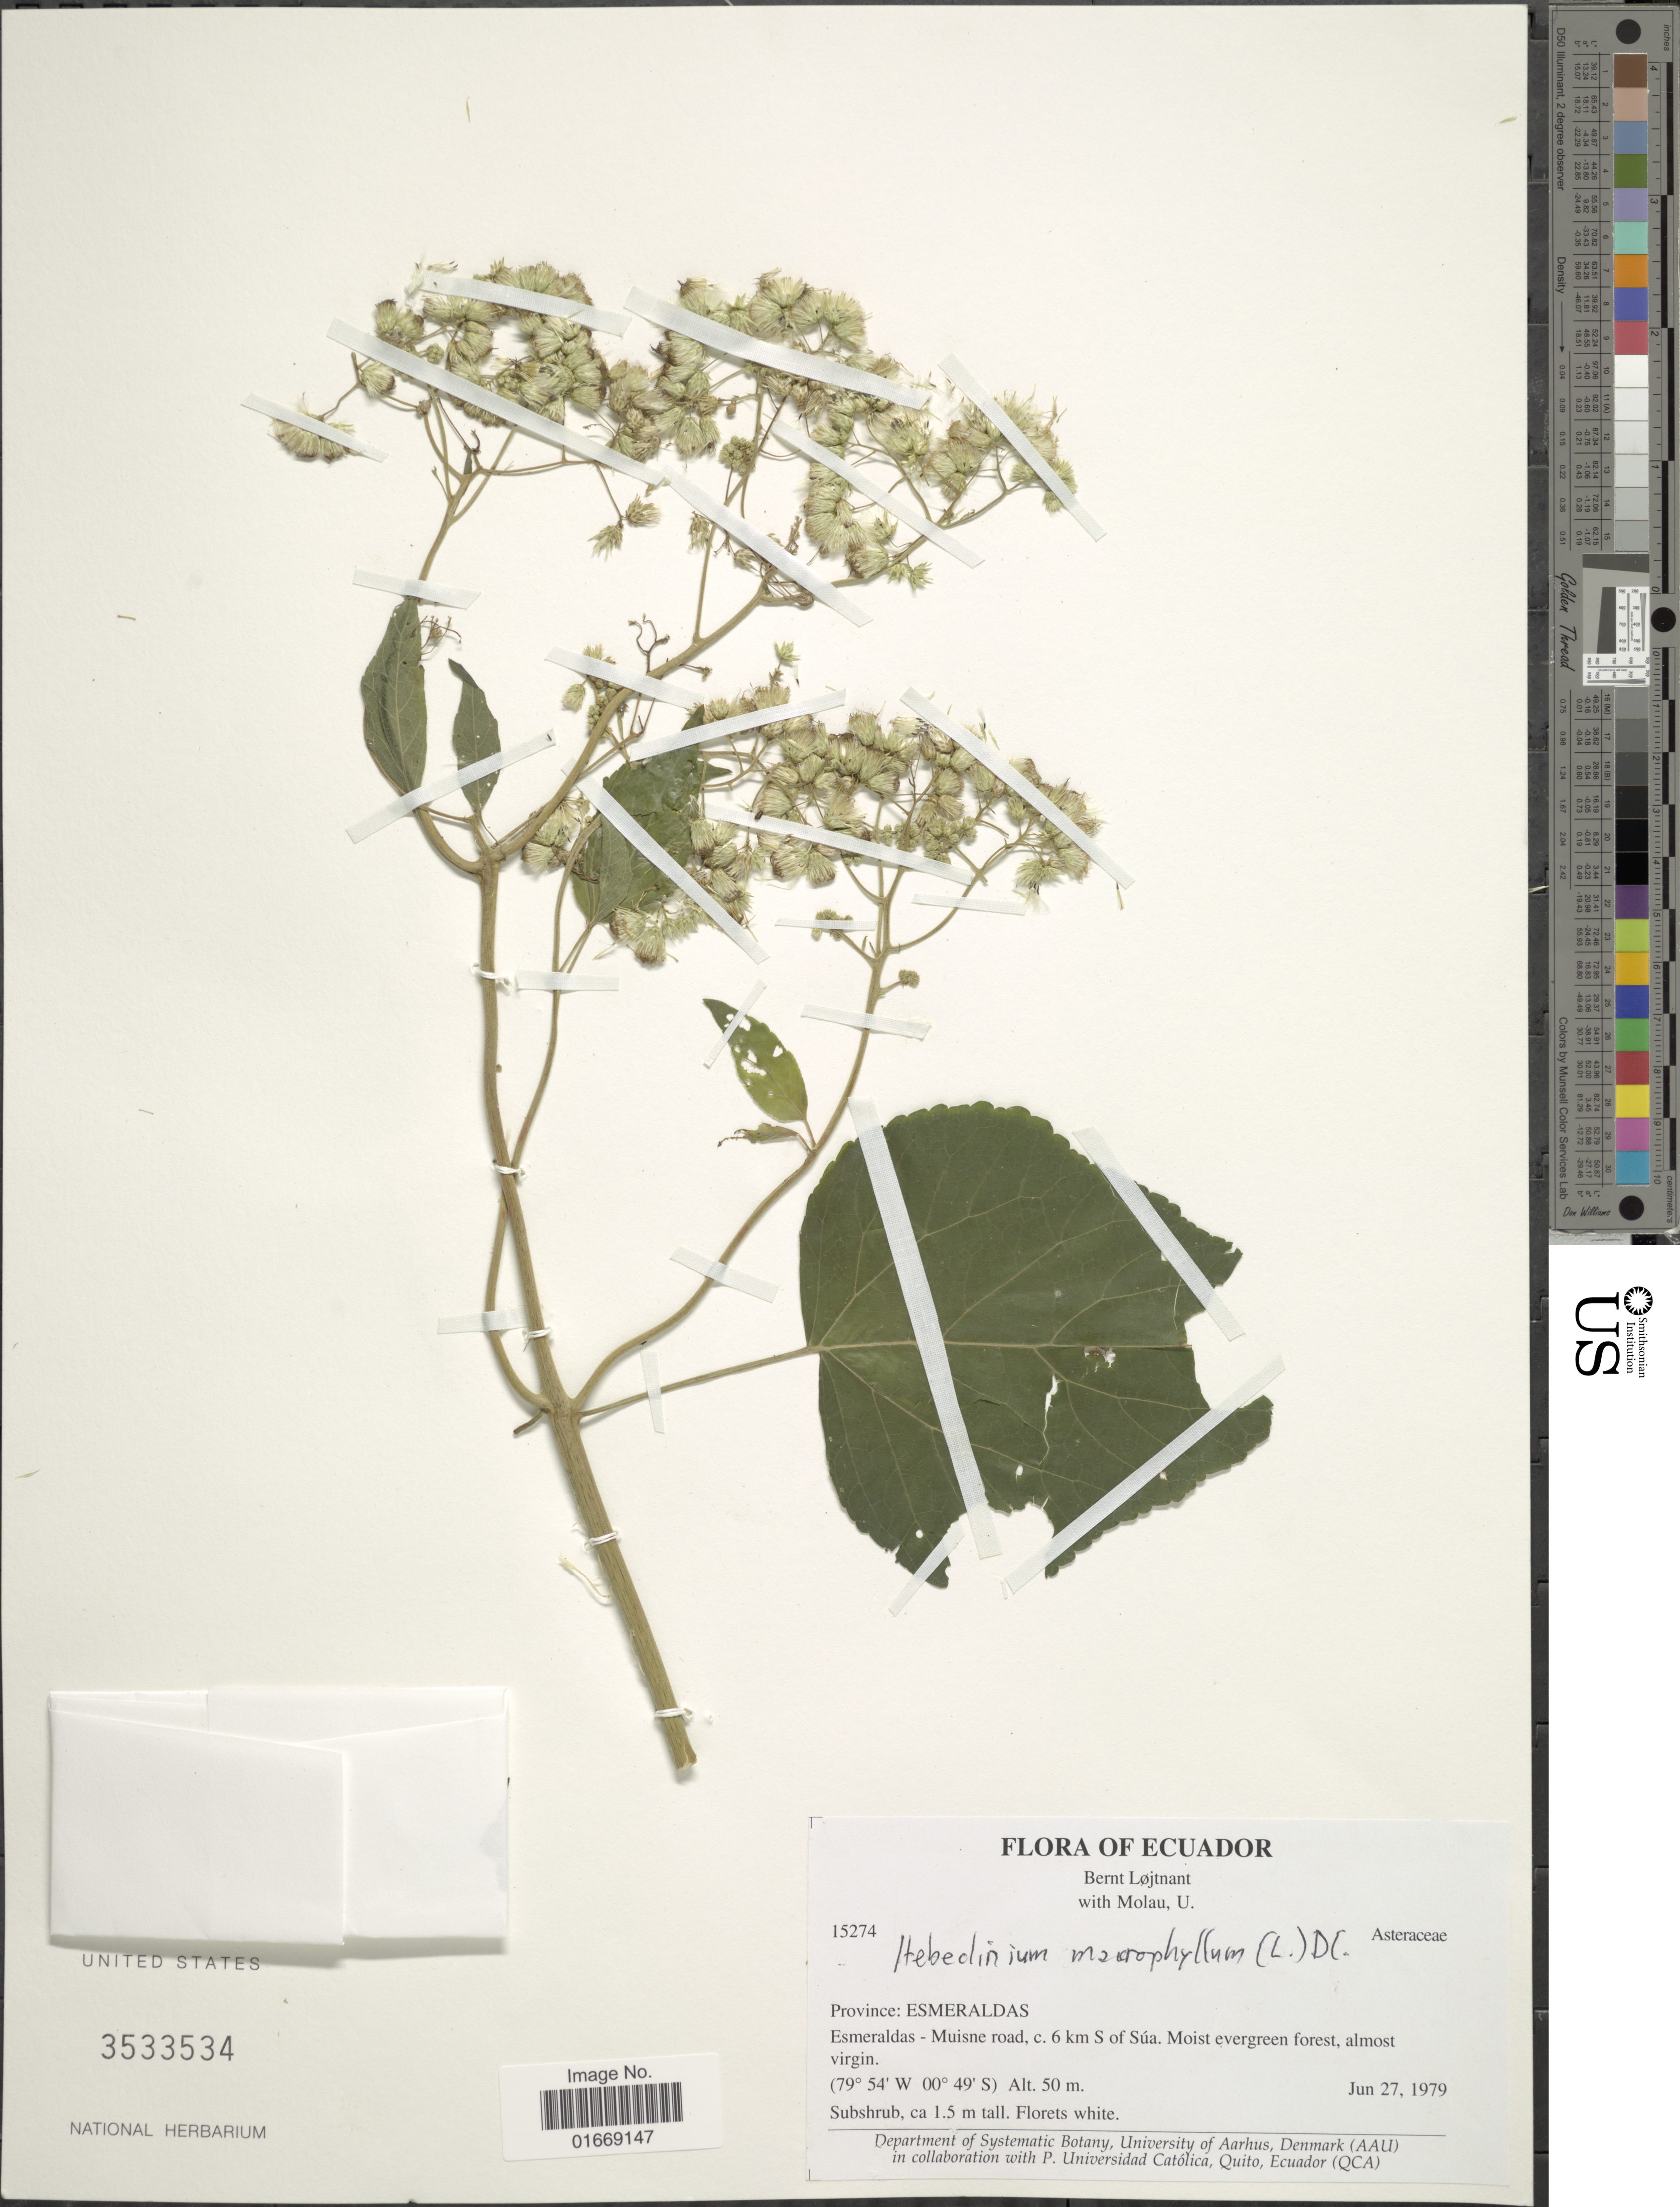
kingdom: Plantae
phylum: Tracheophyta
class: Magnoliopsida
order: Asterales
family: Asteraceae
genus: Hebeclinium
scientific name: Hebeclinium macrophyllum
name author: (L.) DC.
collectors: B. Löjtnant & U. Molau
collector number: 15274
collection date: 1979-06-27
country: Ecuador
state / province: Esmeraldas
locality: Esmeraldas-Muisne road c 6 km S of Sua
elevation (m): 50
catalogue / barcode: US 3533534